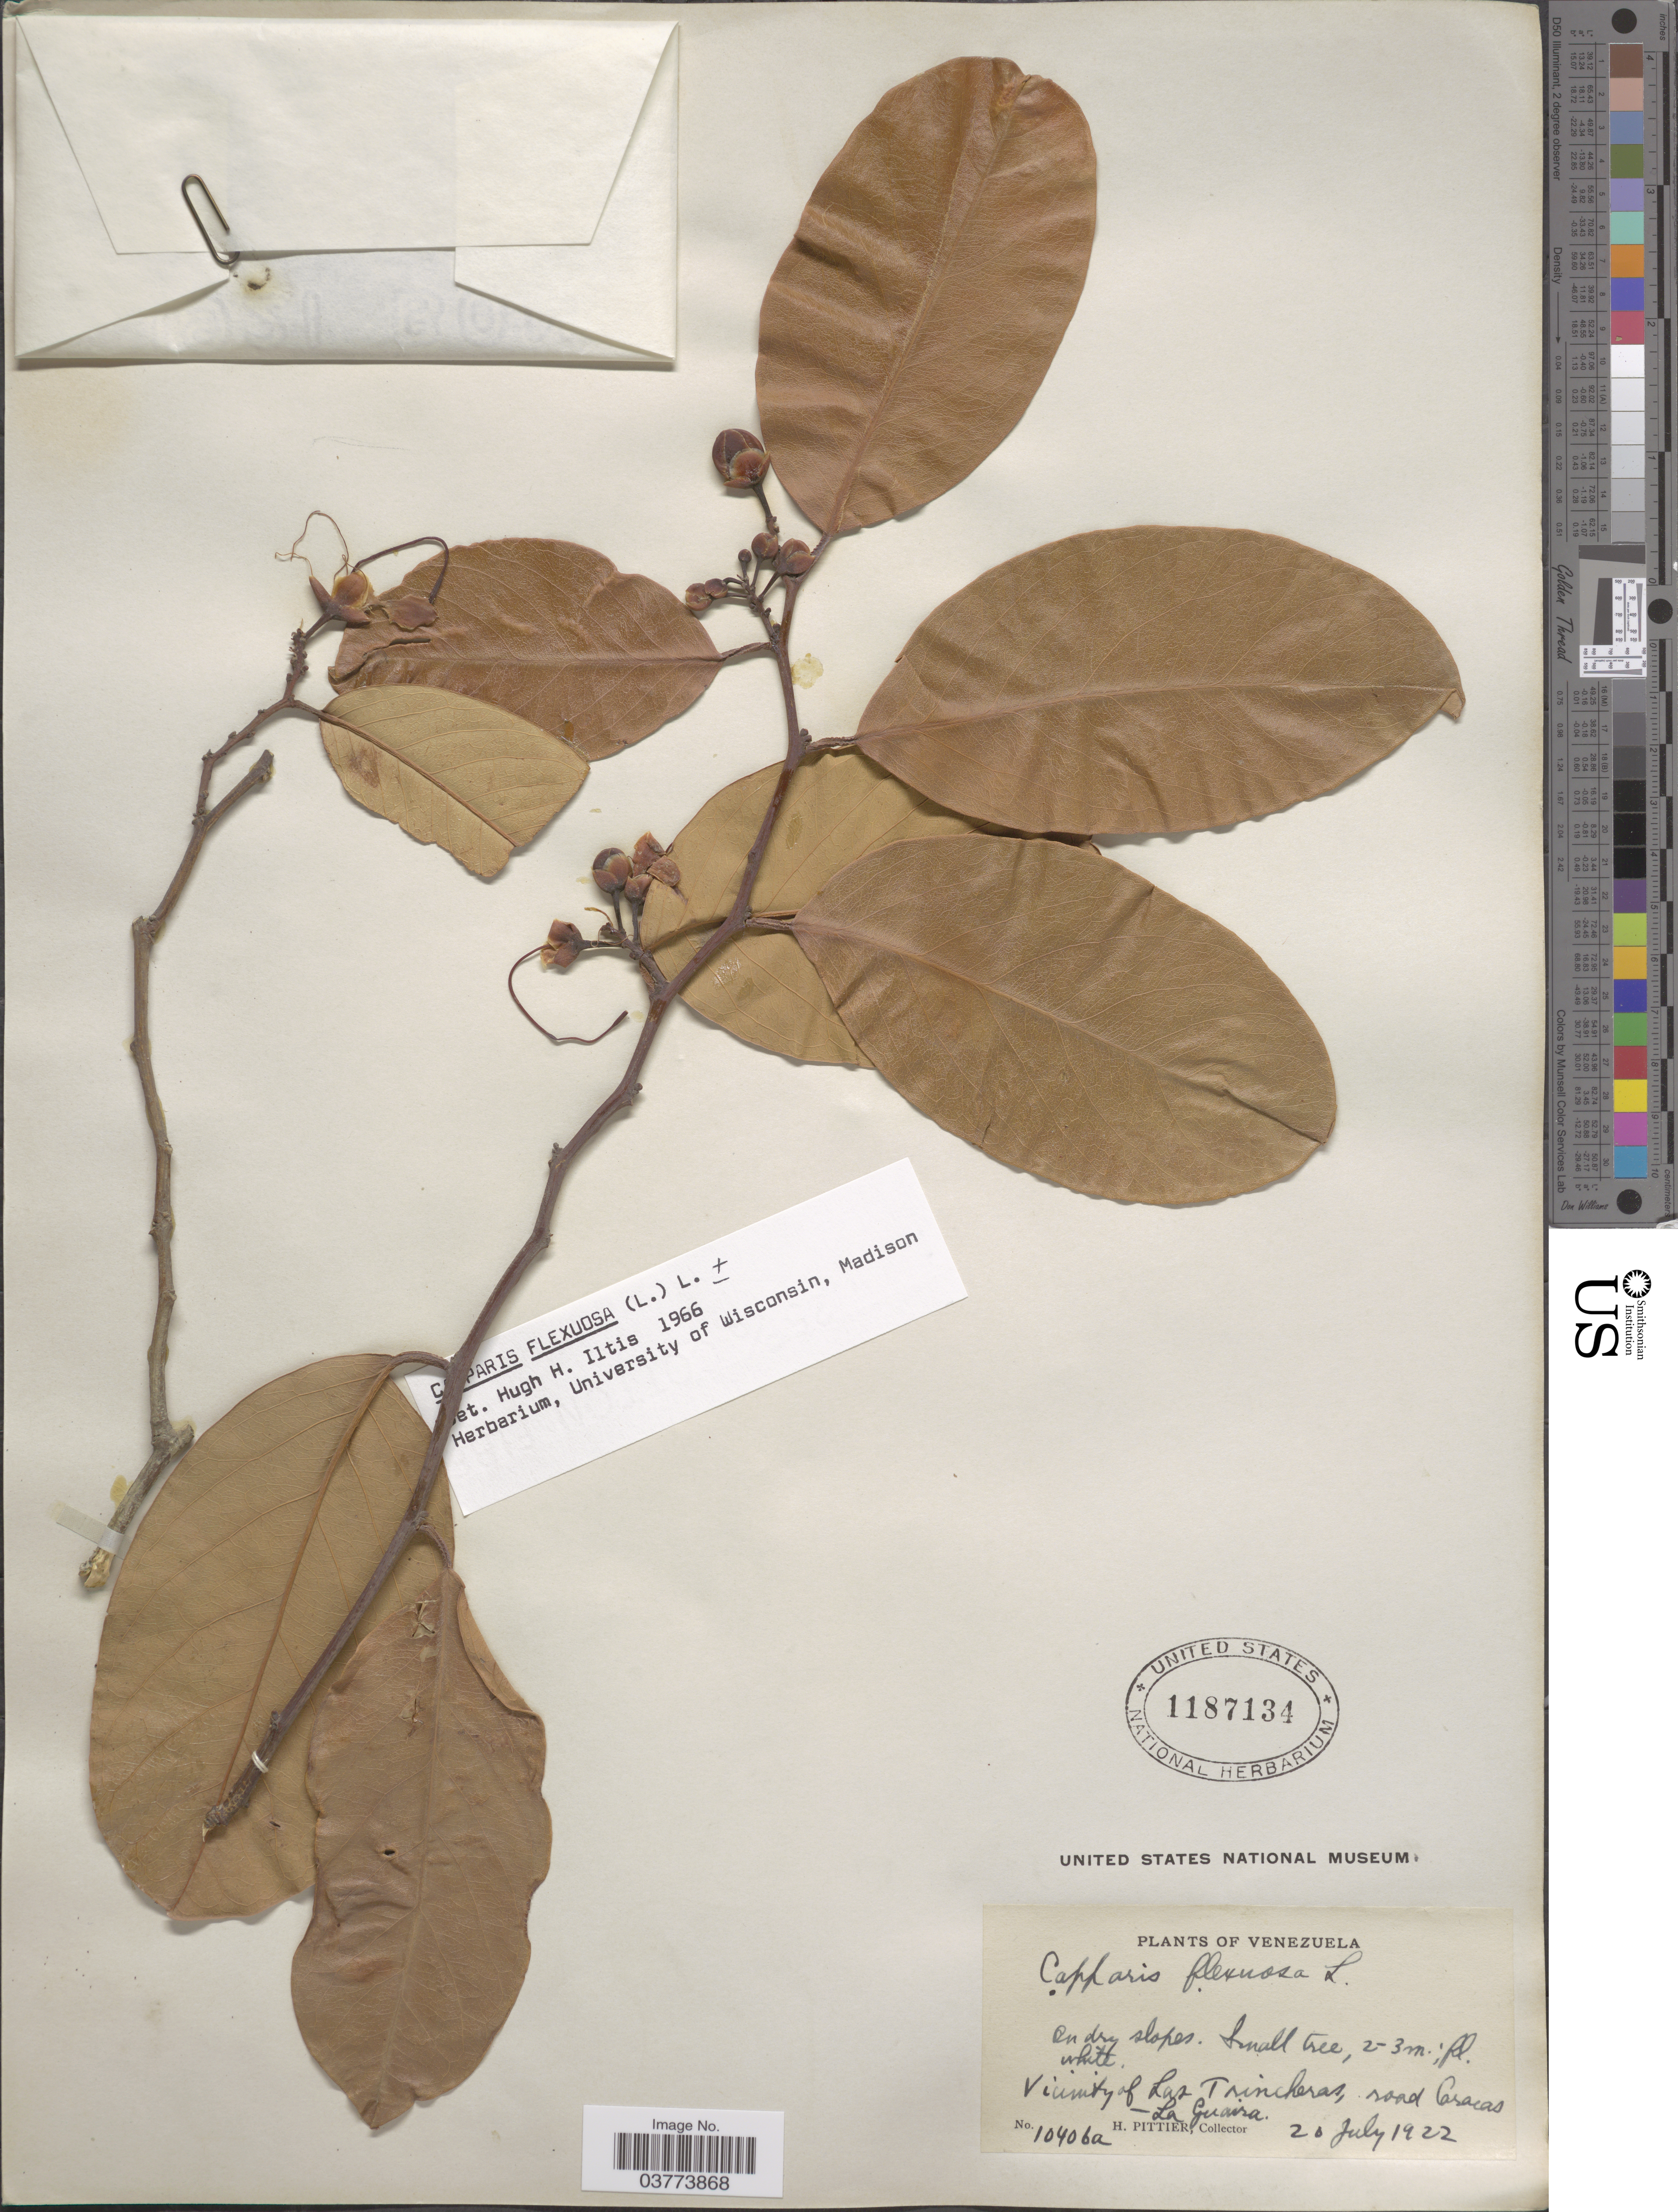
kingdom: Plantae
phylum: Tracheophyta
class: Magnoliopsida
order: Brassicales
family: Capparaceae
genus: Cynophalla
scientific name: Cynophalla flexuosa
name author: (L.) J. Presl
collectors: H. F. Pittier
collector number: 10406a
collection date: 1922-07-20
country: Venezuela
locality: Vicinity of Las Trincheras, road Caracas-La Guaira.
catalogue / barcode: US 1187134